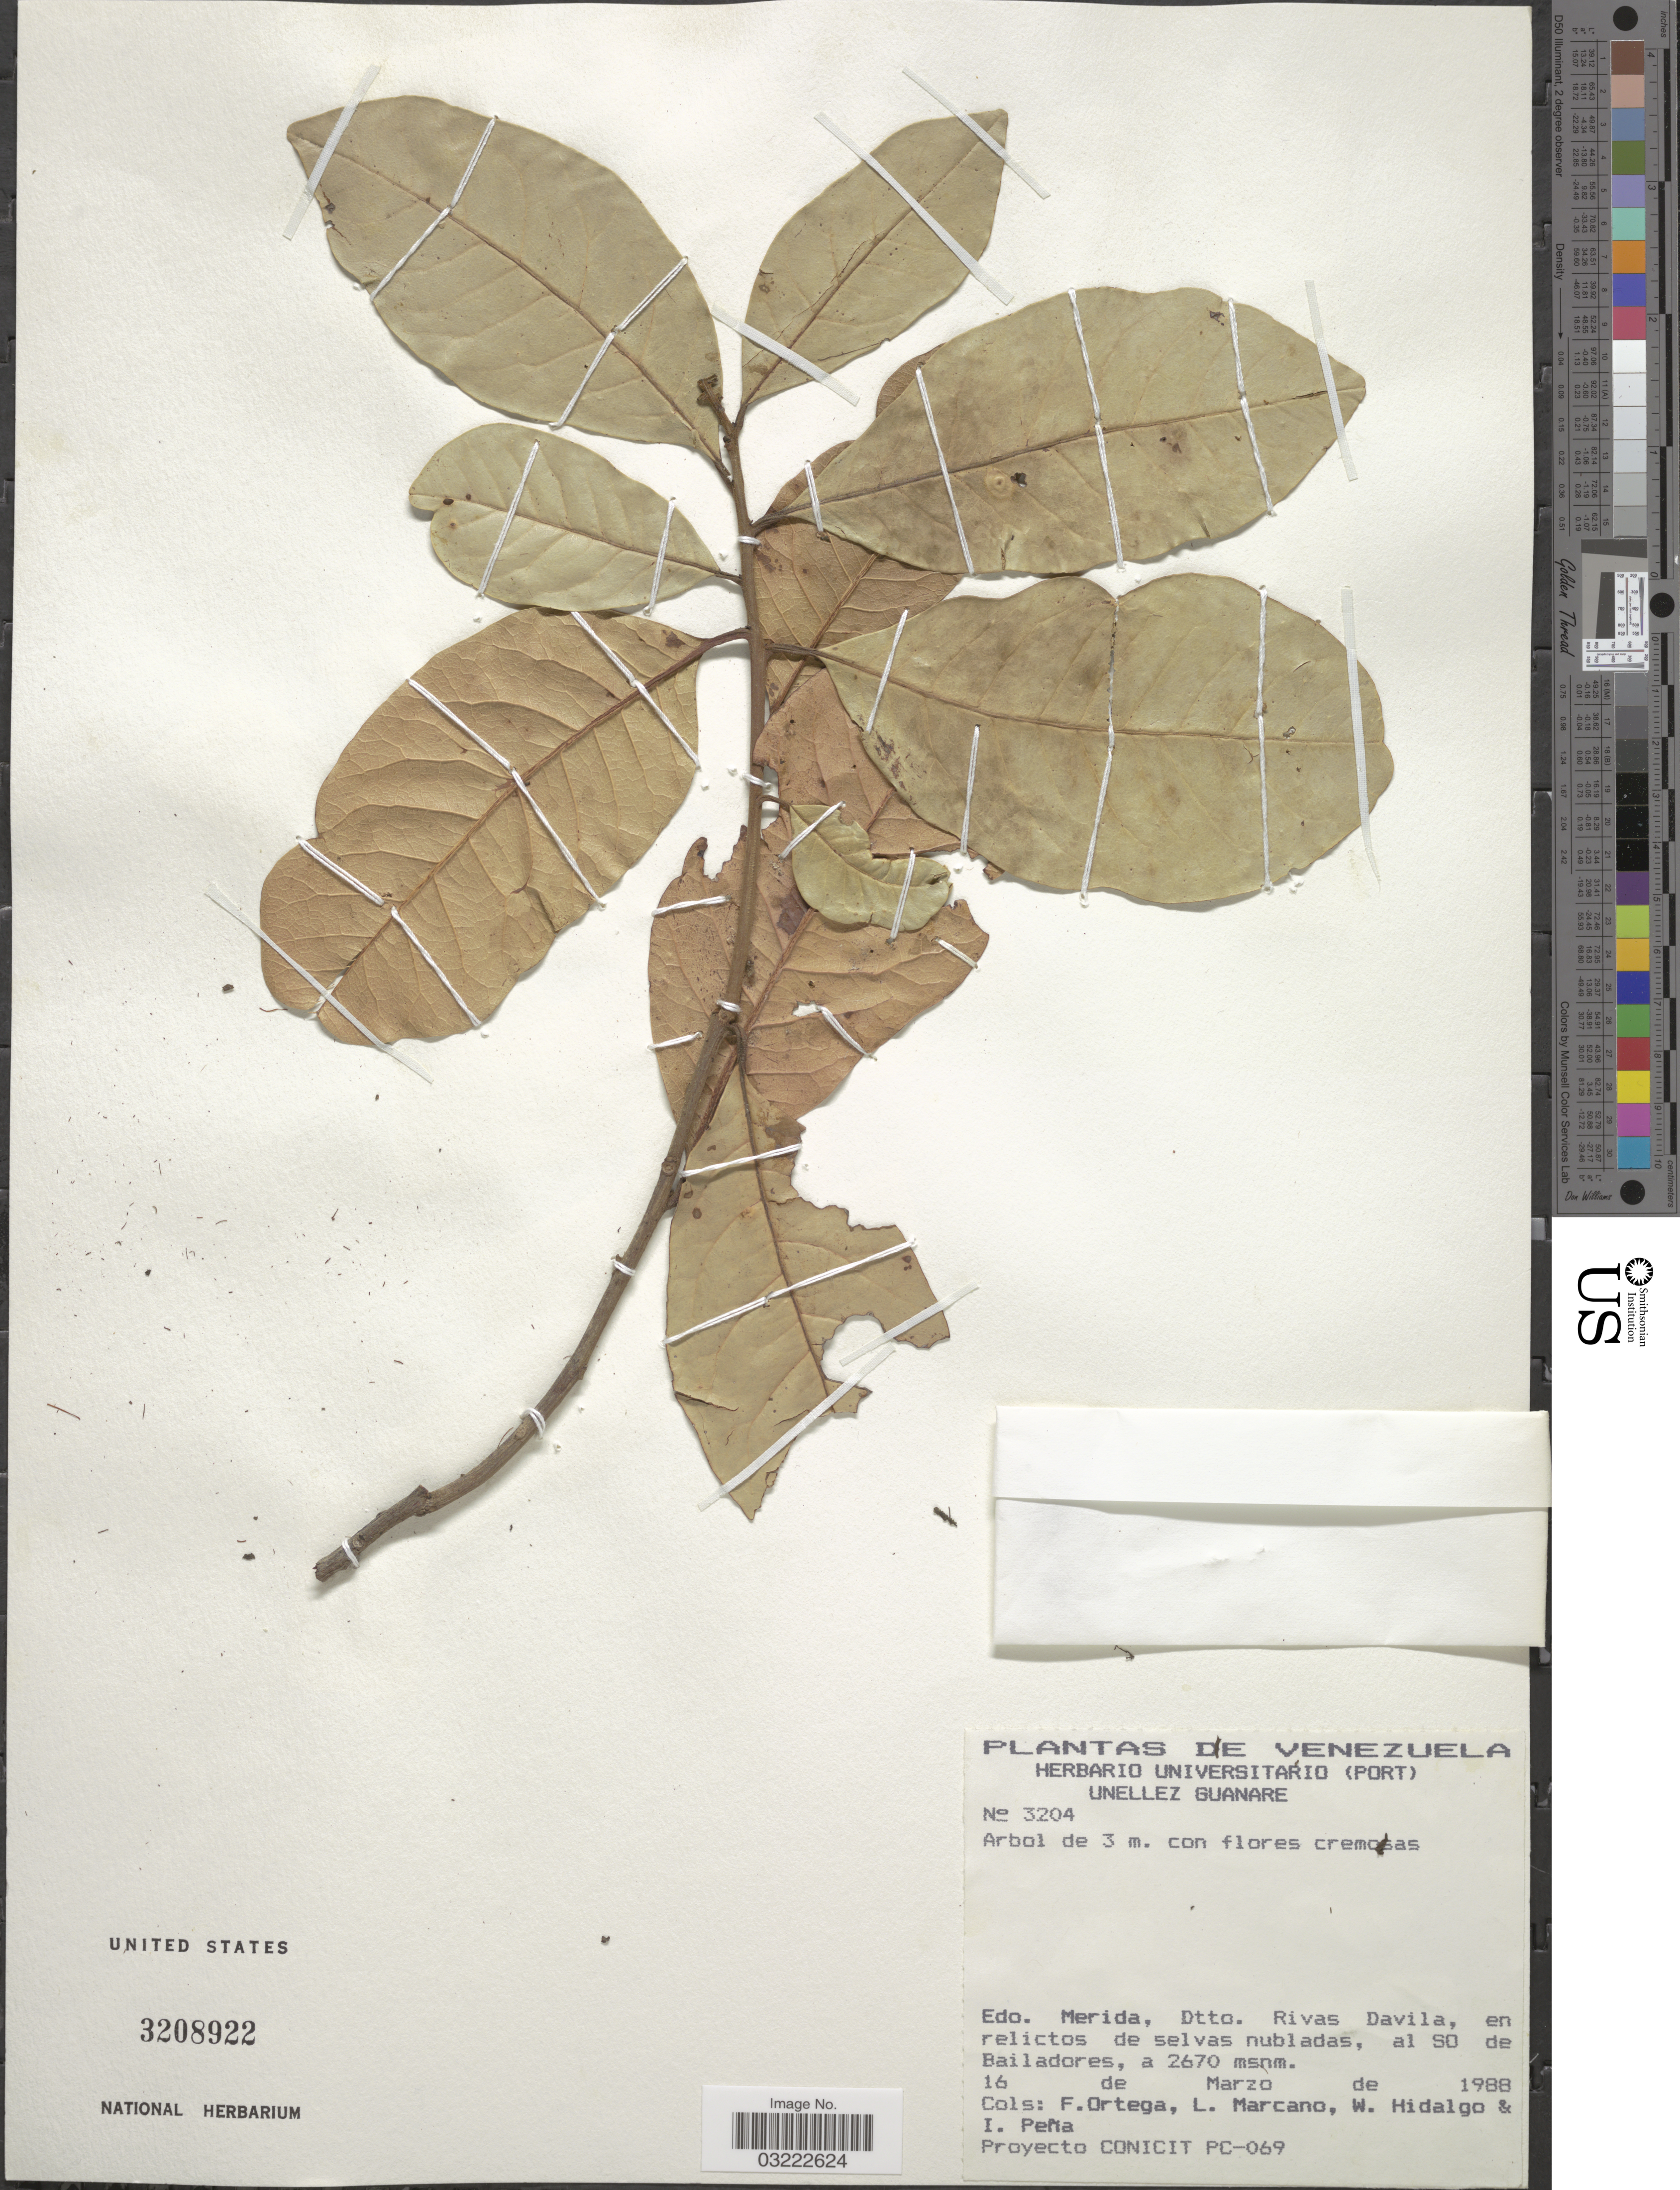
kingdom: Plantae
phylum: Tracheophyta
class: Magnoliopsida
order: Sapindales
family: Anacardiaceae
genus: Mauria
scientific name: Mauria sp.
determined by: Londoño-Echeverri, Y.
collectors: F. J. Ortega, L. Marcano, W. Hidalgo & I. Pena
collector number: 3204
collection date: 1988-03-16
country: Venezuela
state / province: Mérida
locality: Dtto. Rivas Davila, en relictos de selvas nubladas, al SO de Bailadores.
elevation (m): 2670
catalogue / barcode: US 3208922